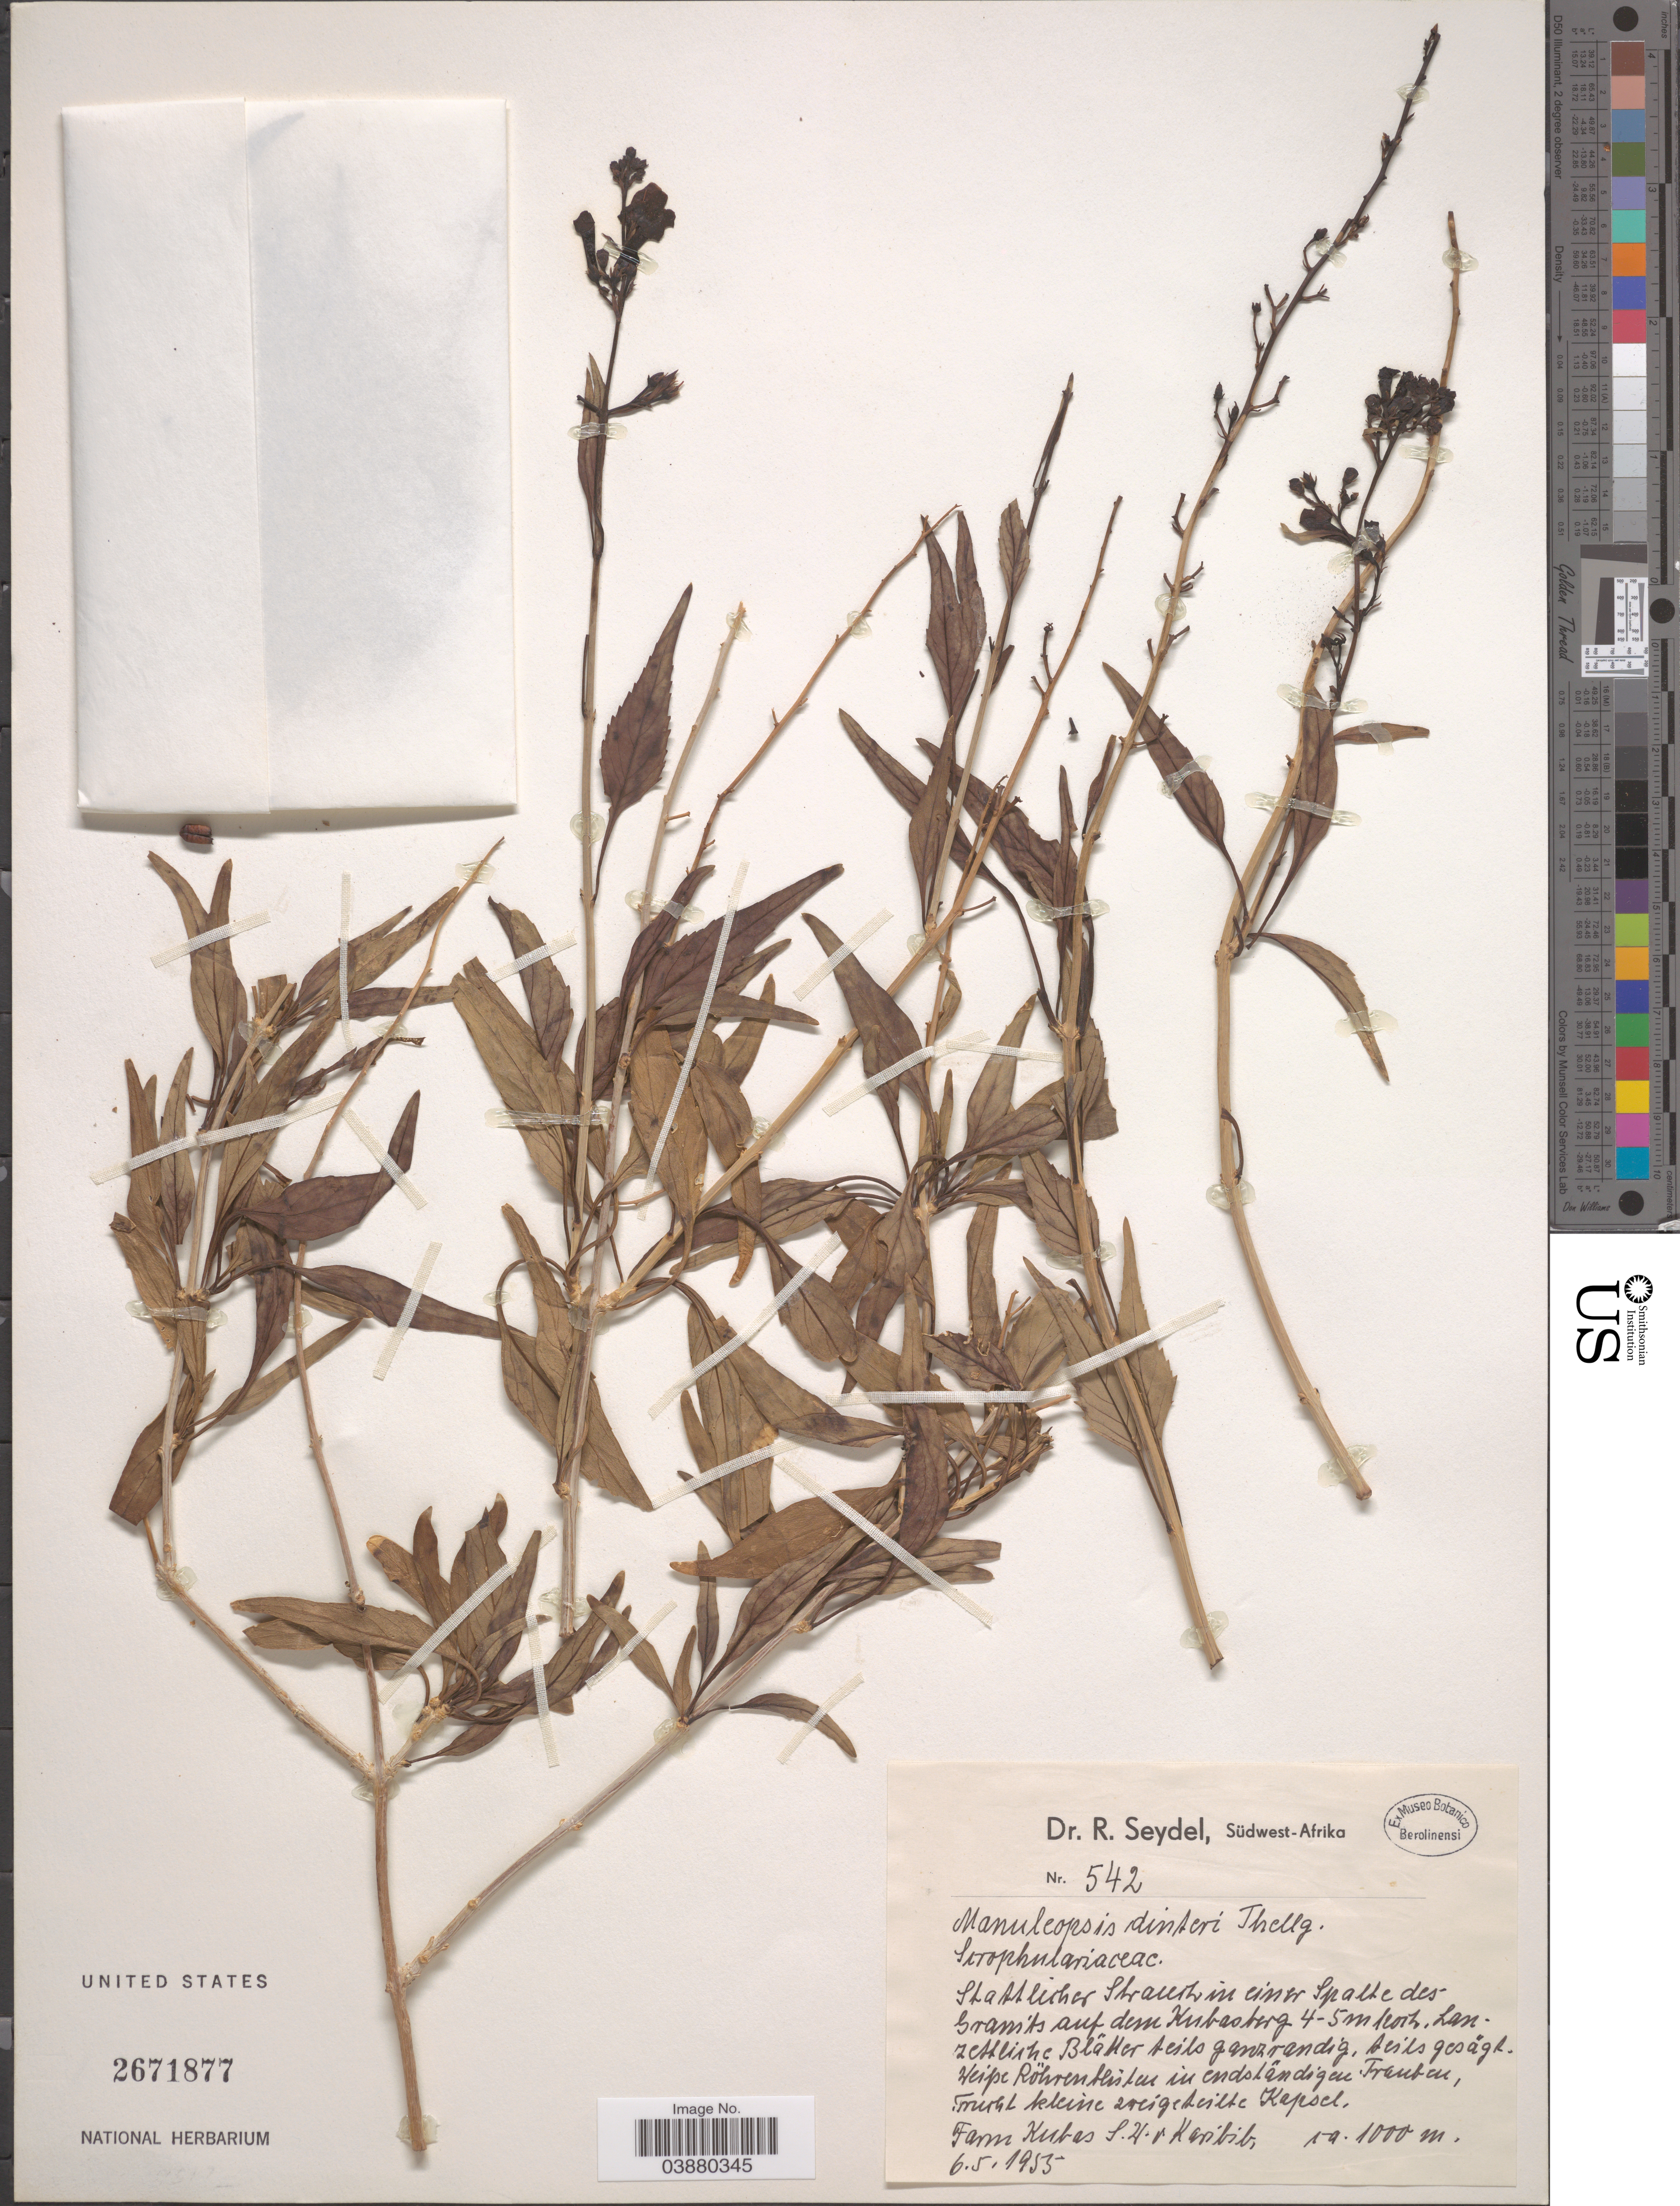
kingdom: Plantae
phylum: Tracheophyta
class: Magnoliopsida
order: Lamiales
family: Scrophulariaceae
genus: Manuleopsis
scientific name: Manuleopsis dinteri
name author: Thell.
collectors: R. Seydel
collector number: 542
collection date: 1955-05-06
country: Namibia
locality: Südwest-Afrika. Farm Kubes S.H.v Karibib.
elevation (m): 1000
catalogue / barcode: US 2671877